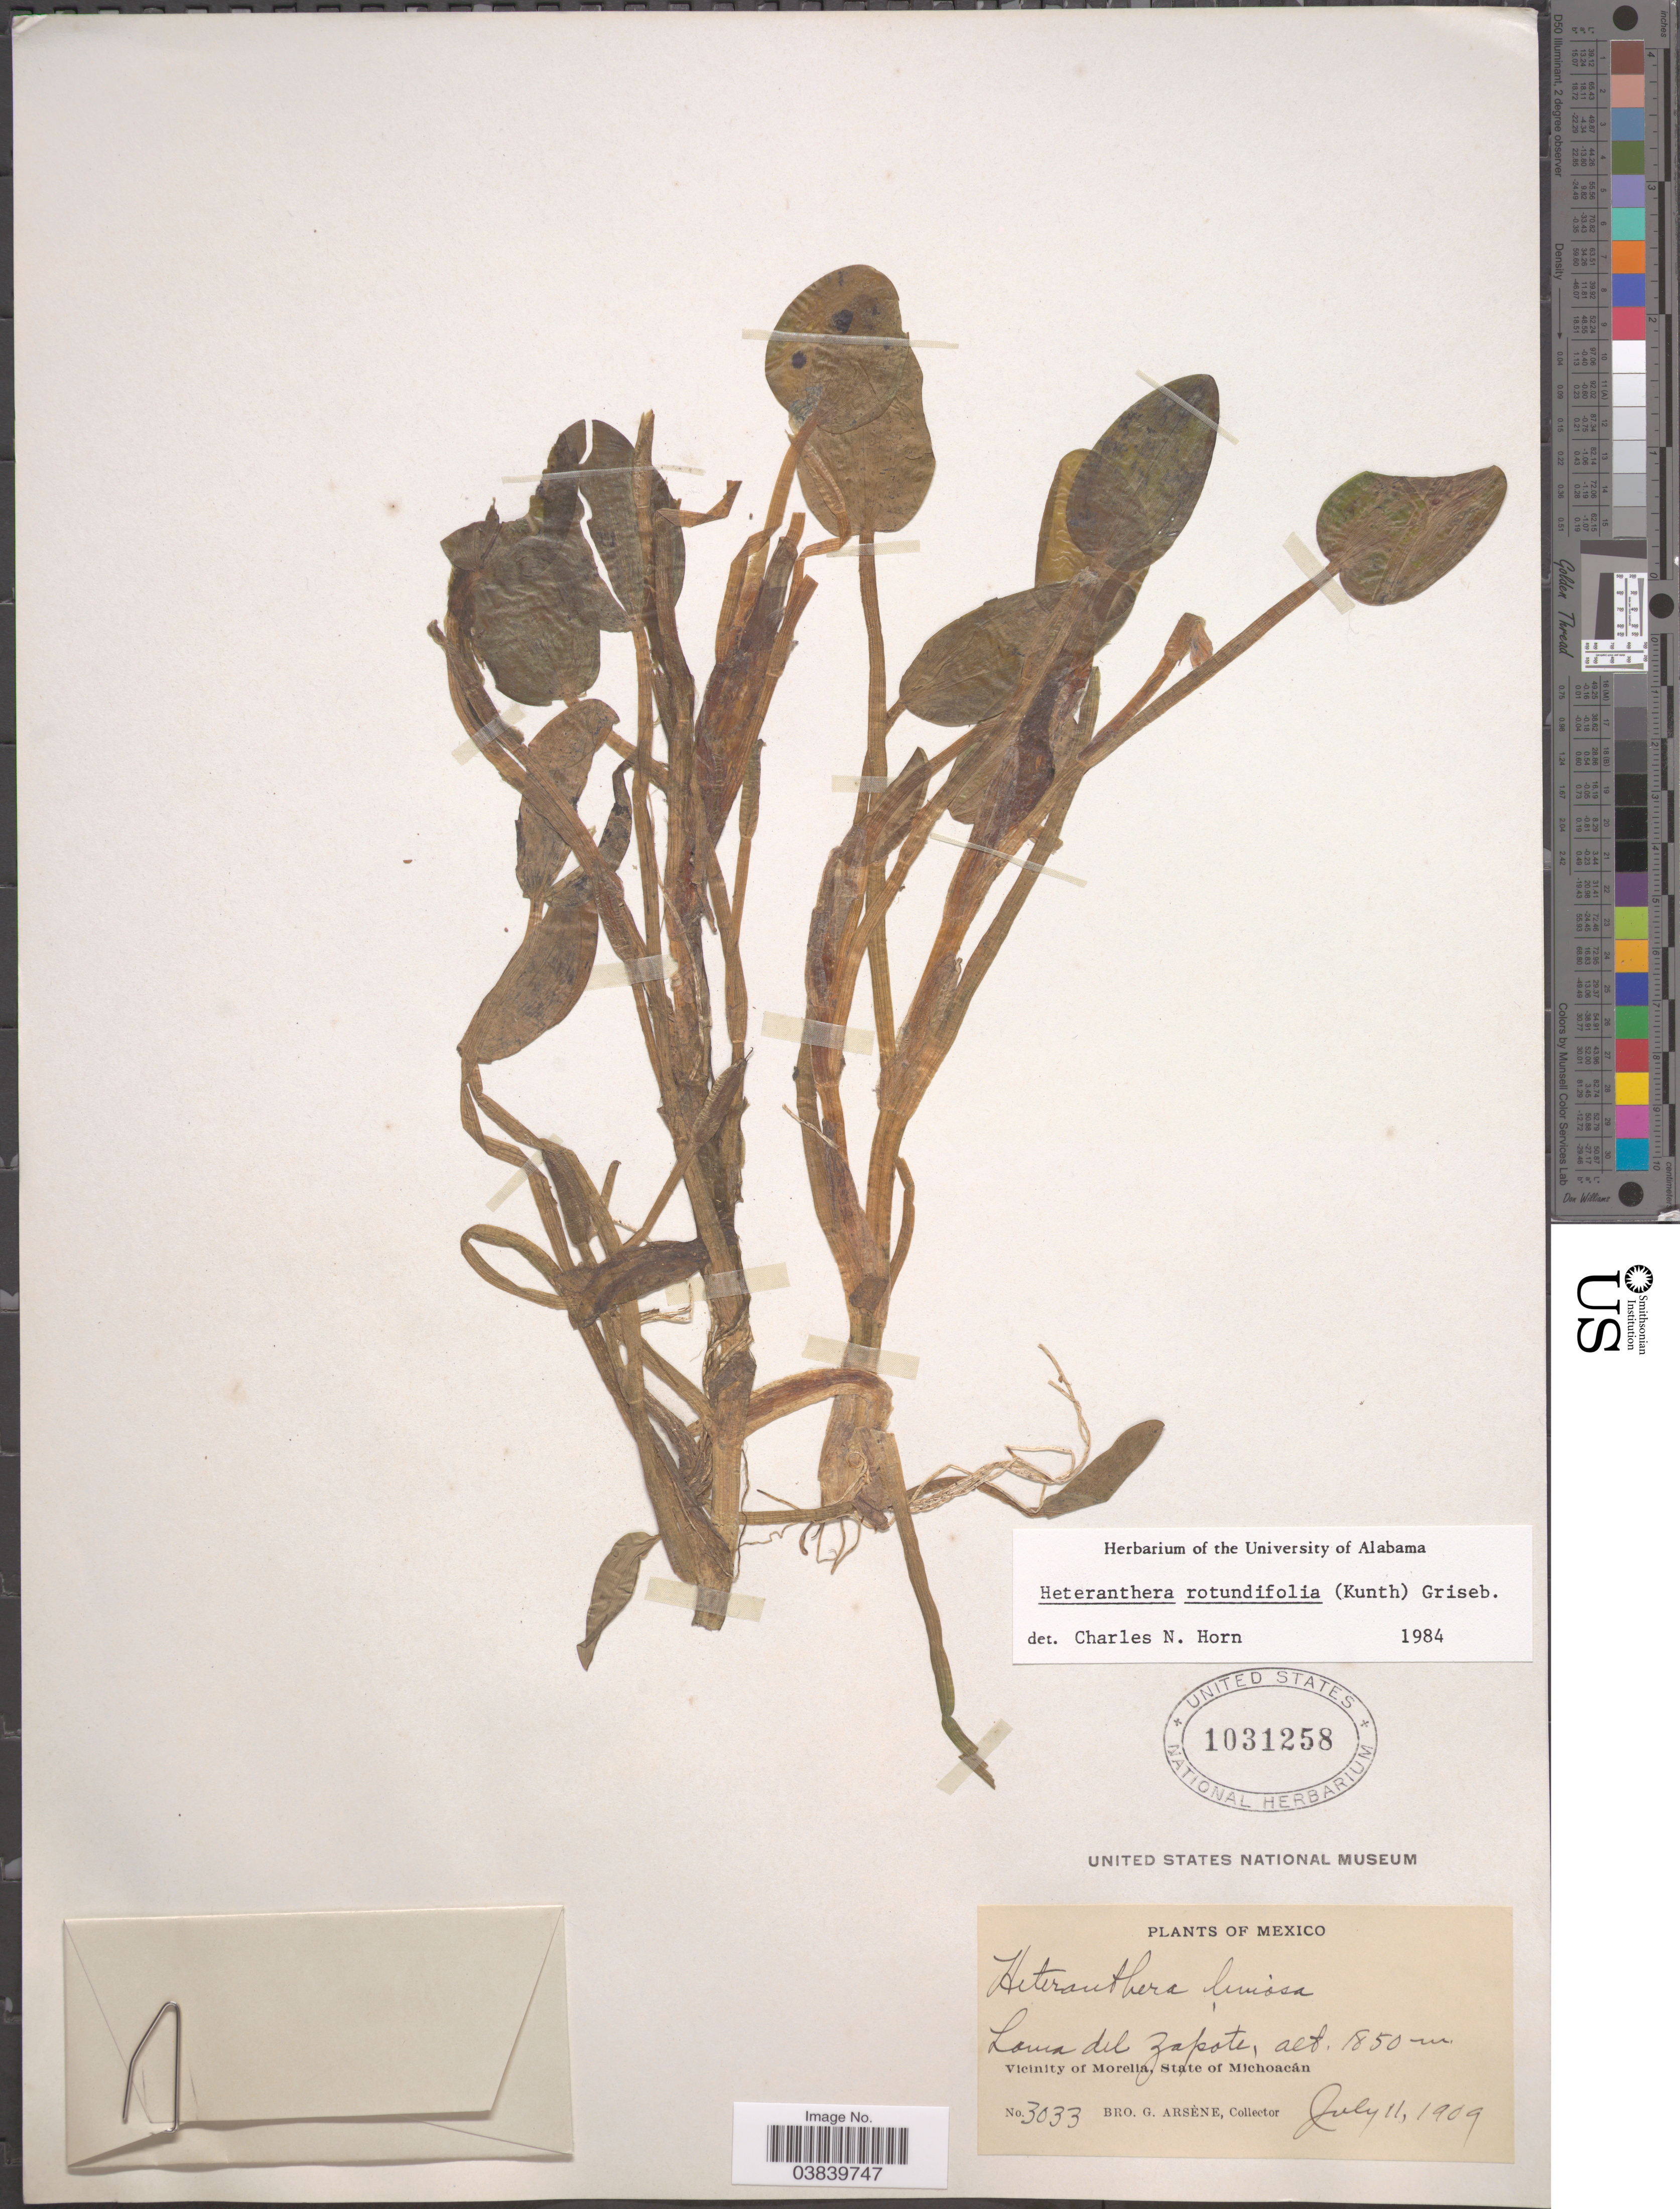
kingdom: Plantae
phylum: Tracheophyta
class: Liliopsida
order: Commelinales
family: Pontederiaceae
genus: Heteranthera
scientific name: Heteranthera rotundifolia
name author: (Kunth) Griseb.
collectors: Bro. G. Arsène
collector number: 3033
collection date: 1909-07-11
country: Mexico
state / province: Michoacán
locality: Loma del Zapote. Vicinity of Morelia.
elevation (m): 1850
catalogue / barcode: US 1031258